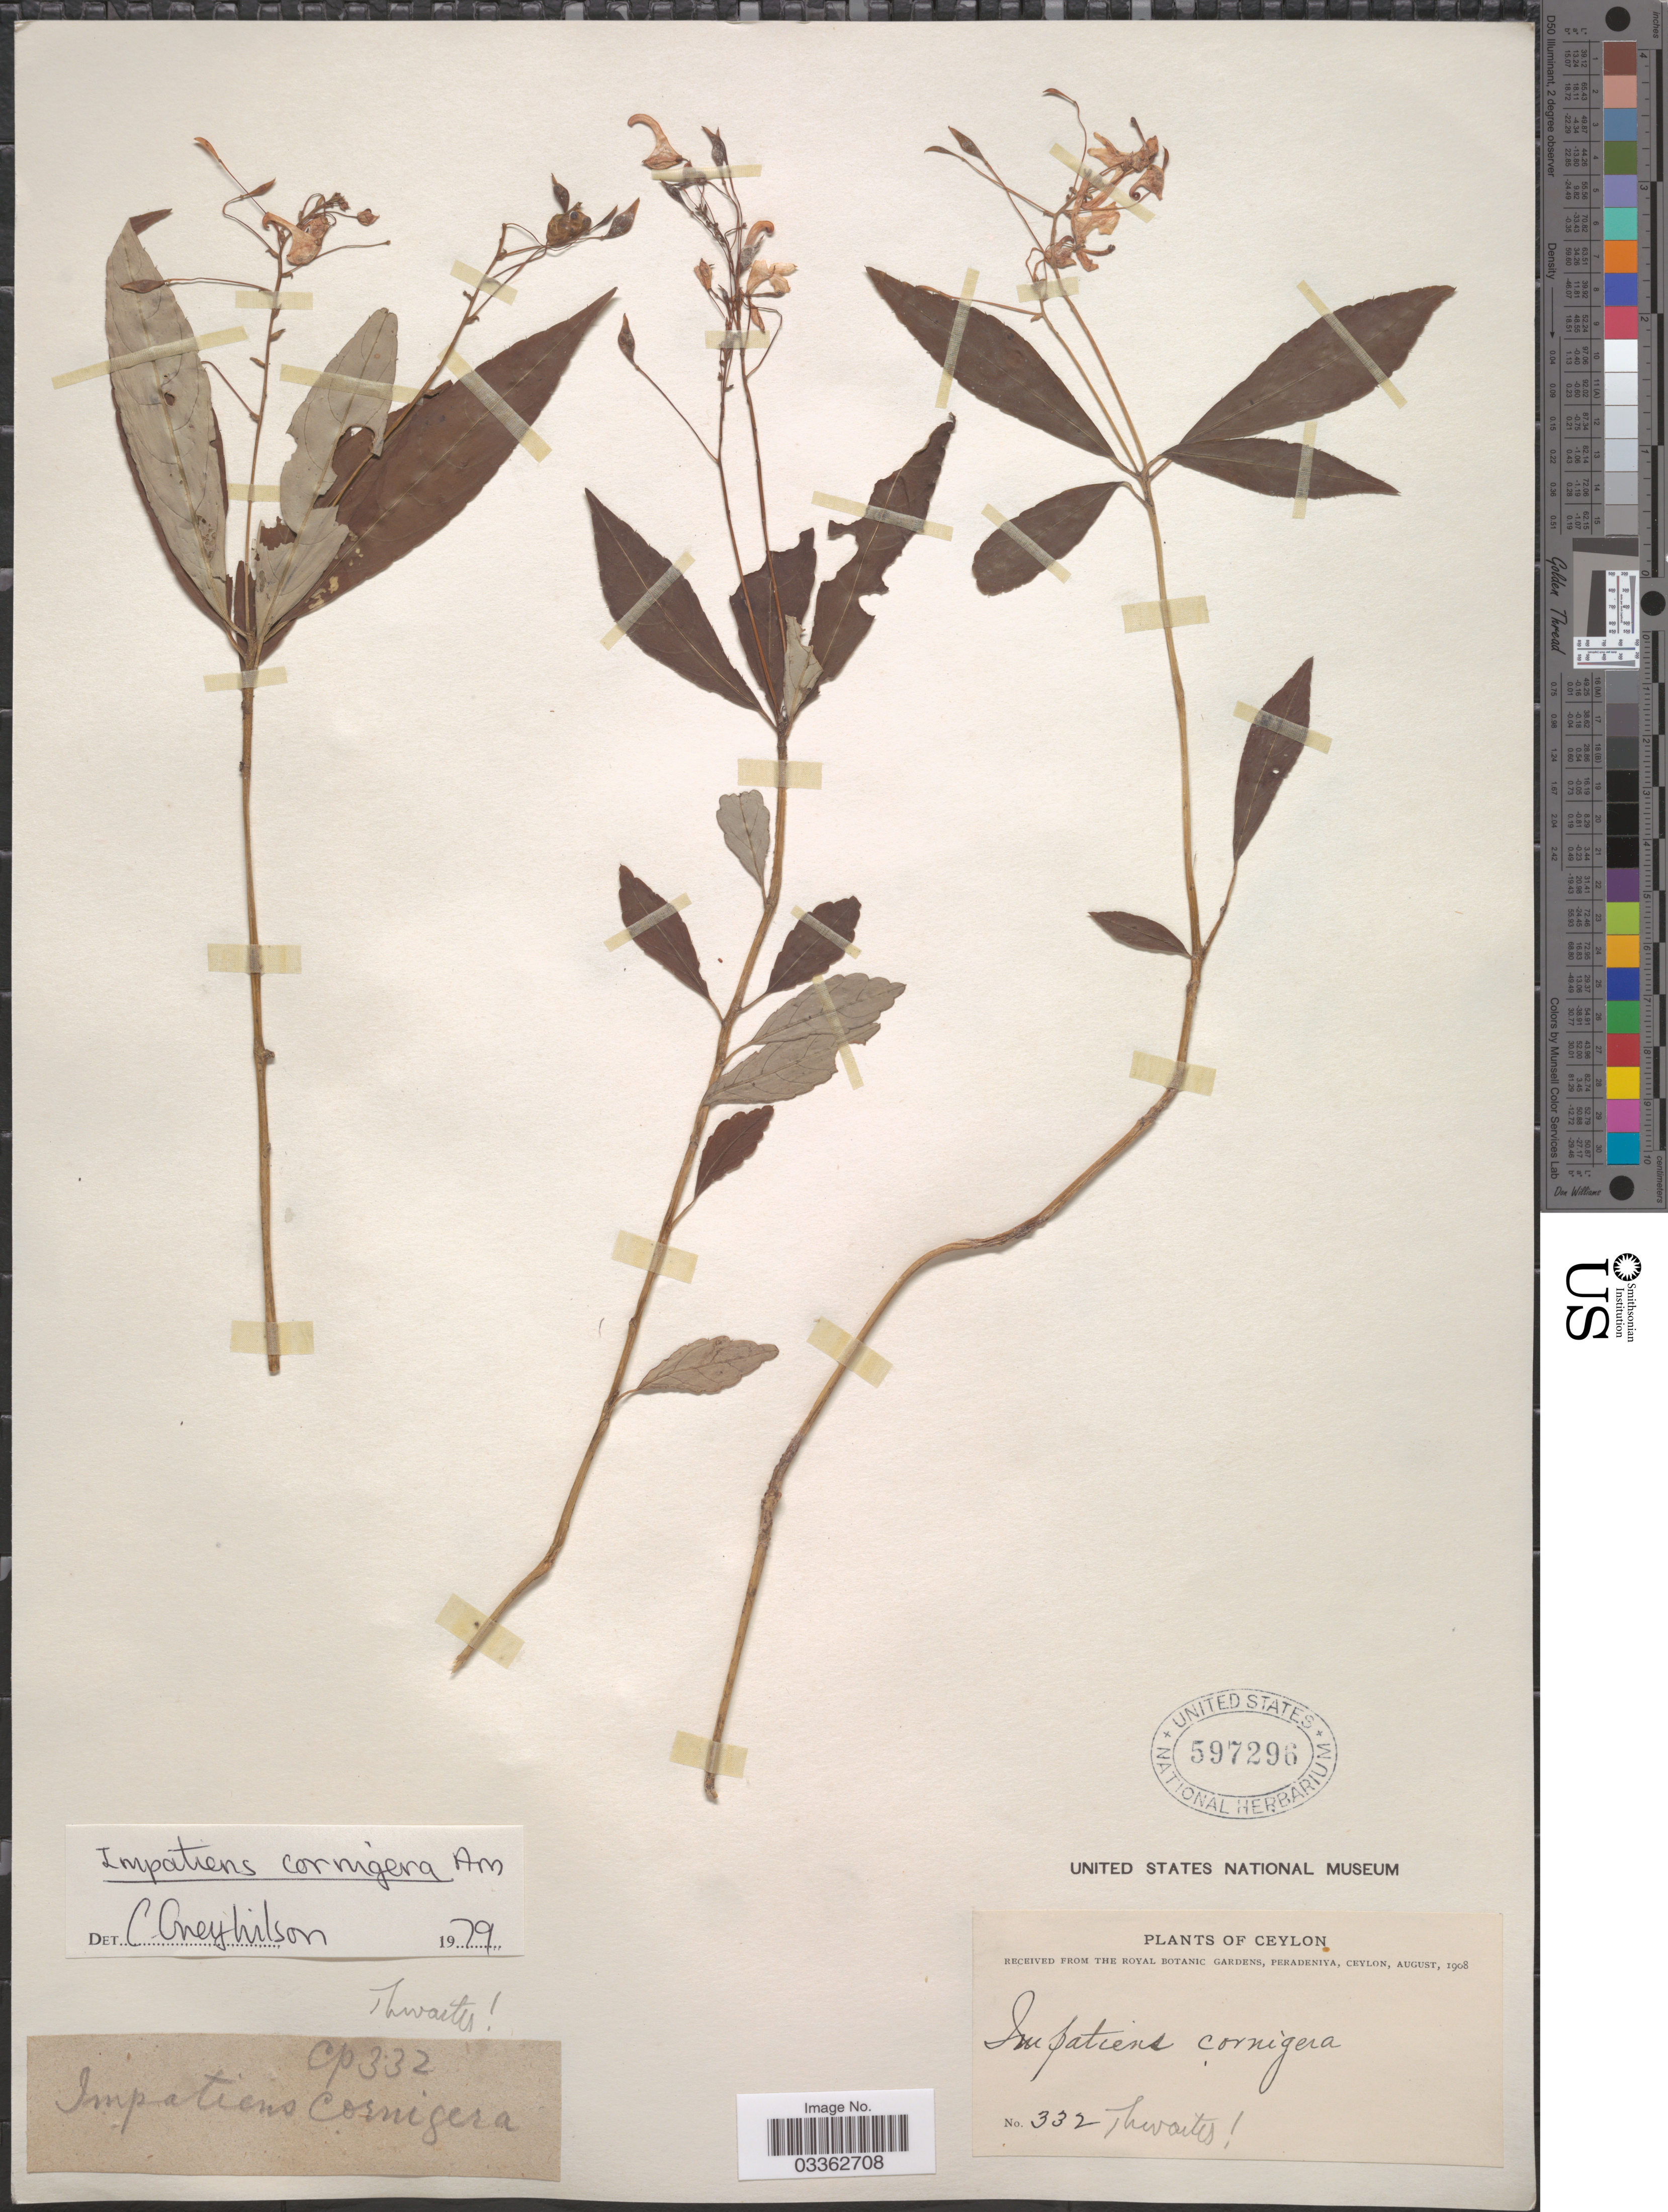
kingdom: Plantae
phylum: Tracheophyta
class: Magnoliopsida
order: Ericales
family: Balsaminaceae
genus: Impatiens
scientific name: Impatiens cornigera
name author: Arn.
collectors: Thwaites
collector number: CP 332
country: Sri Lanka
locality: Ceylon.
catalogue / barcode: US 597296